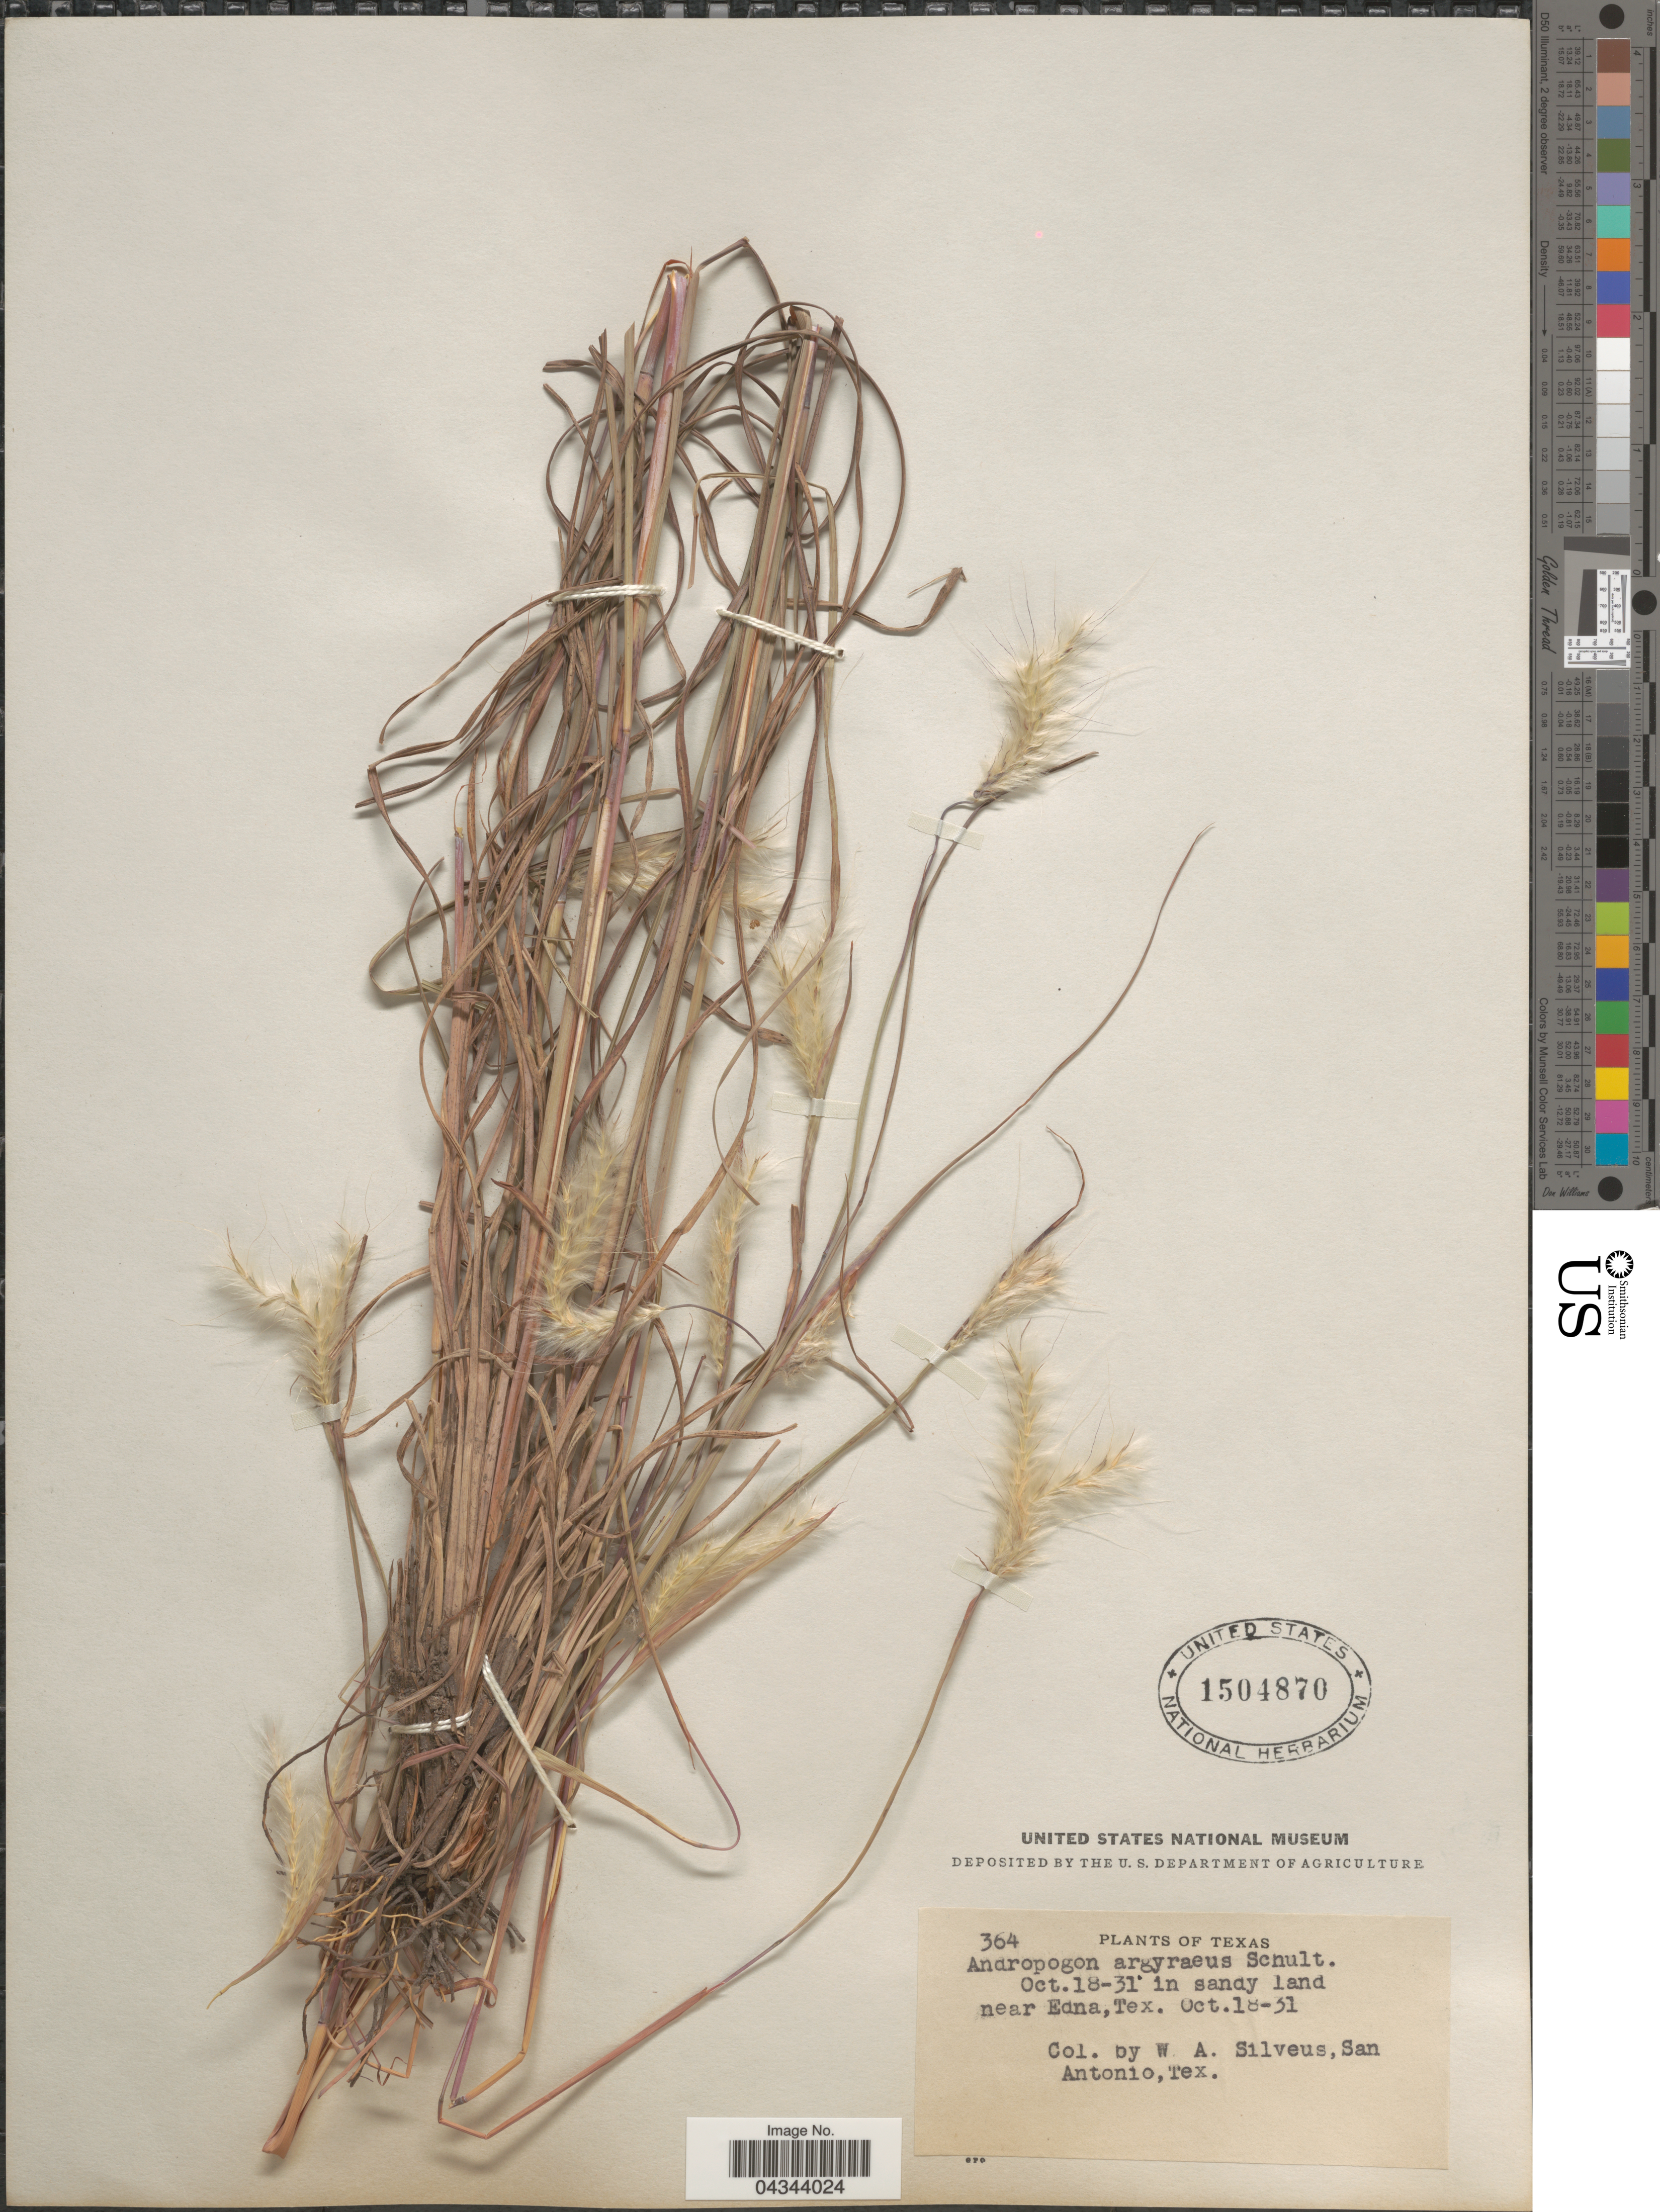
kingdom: Plantae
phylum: Tracheophyta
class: Liliopsida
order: Poales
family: Poaceae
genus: Andropogon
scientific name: Andropogon ternarius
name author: Michx.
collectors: W. Silveus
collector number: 364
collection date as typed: Transcribed d/m/y: 18/10/31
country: United States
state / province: Texas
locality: In sandy land near Edna.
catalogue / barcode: US 1504870